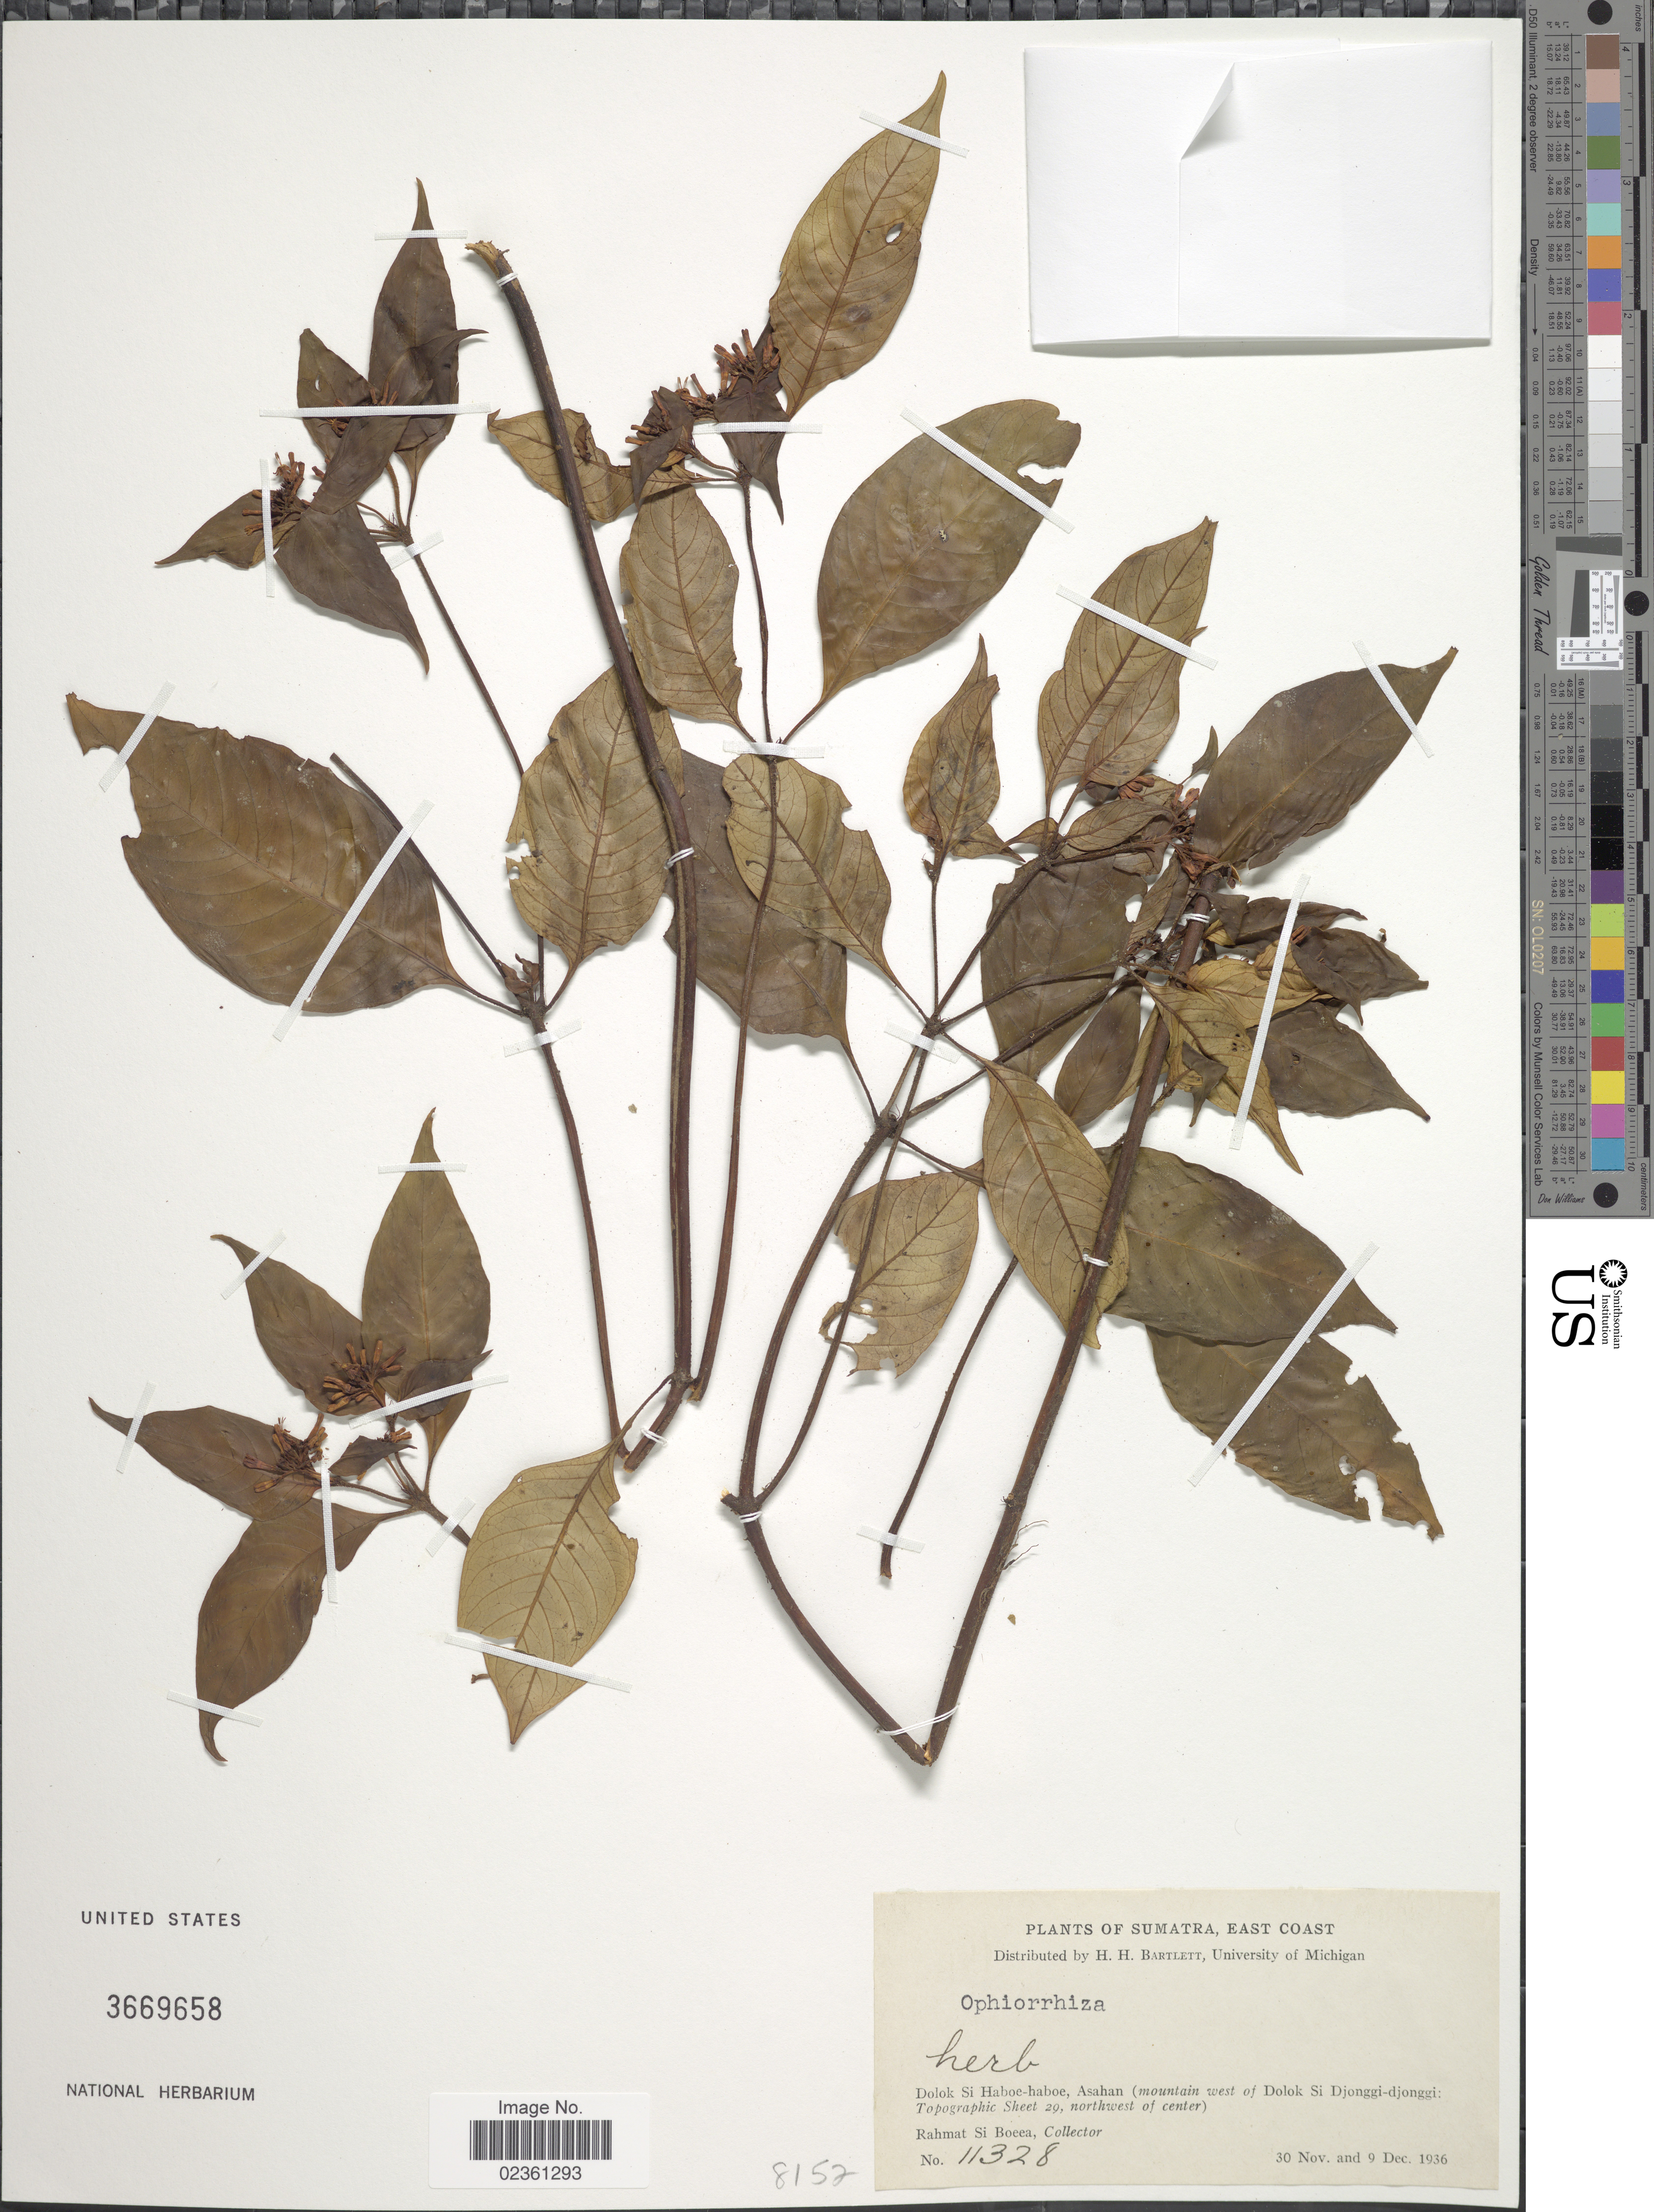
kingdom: Plantae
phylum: Tracheophyta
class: Magnoliopsida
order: Gentianales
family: Rubiaceae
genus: Ophiorrhiza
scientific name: Ophiorrhiza sp.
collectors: Rahmat Si Boeea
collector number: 11328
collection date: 1936-11-30/1936-12-09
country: Indonesia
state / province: Sumatra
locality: East coast, Dolok Si Haboe-haboe, Asahan (mountain west of Dolok Si Djonggi-djonggi): Topographic Sheet 29, northwest of center).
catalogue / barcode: US 3669658